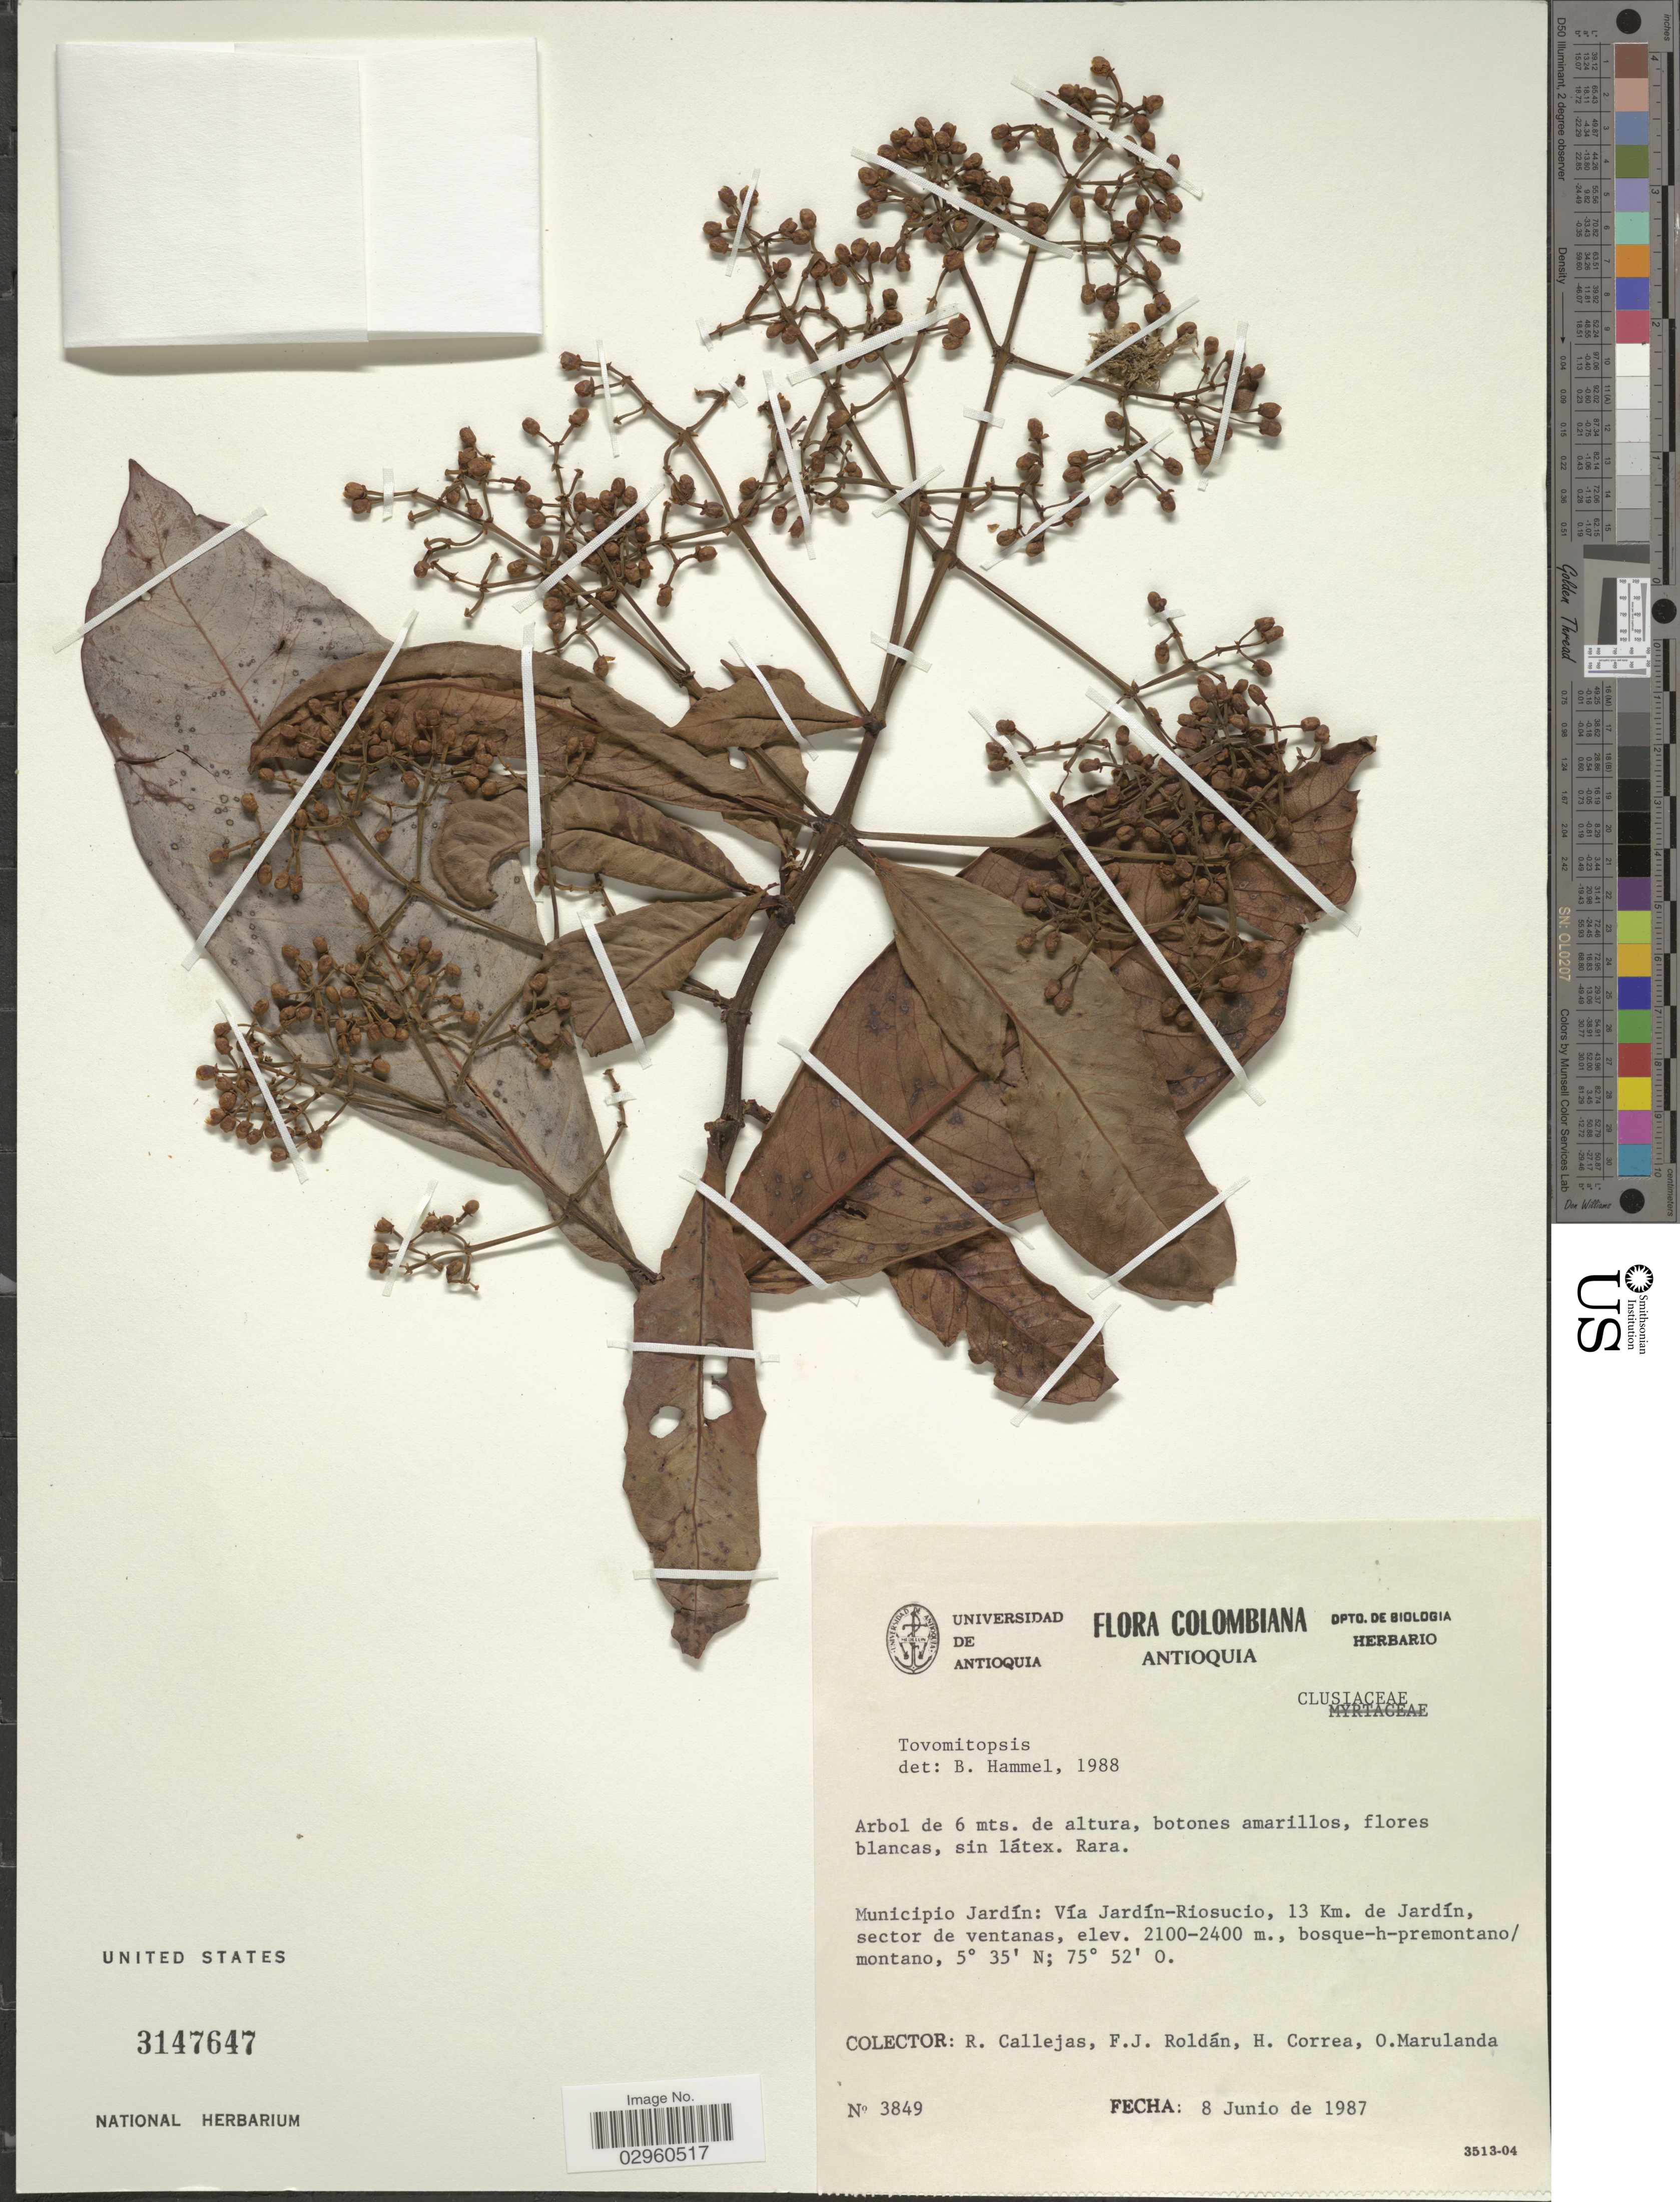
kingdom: Plantae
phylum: Tracheophyta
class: Magnoliopsida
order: Malpighiales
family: Clusiaceae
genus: Tovomitopsis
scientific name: Tovomitopsis sp.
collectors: R. Callejas, F. J. Roldán, H. Correa & O. Marulanda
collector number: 3849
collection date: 1987-06-08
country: Colombia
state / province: Antioquia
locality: Municipio Jardín: Vía Jardín-Riosucio, 13 Km. de Jardín, sector de ventanas.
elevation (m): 2100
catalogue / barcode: US 3147647